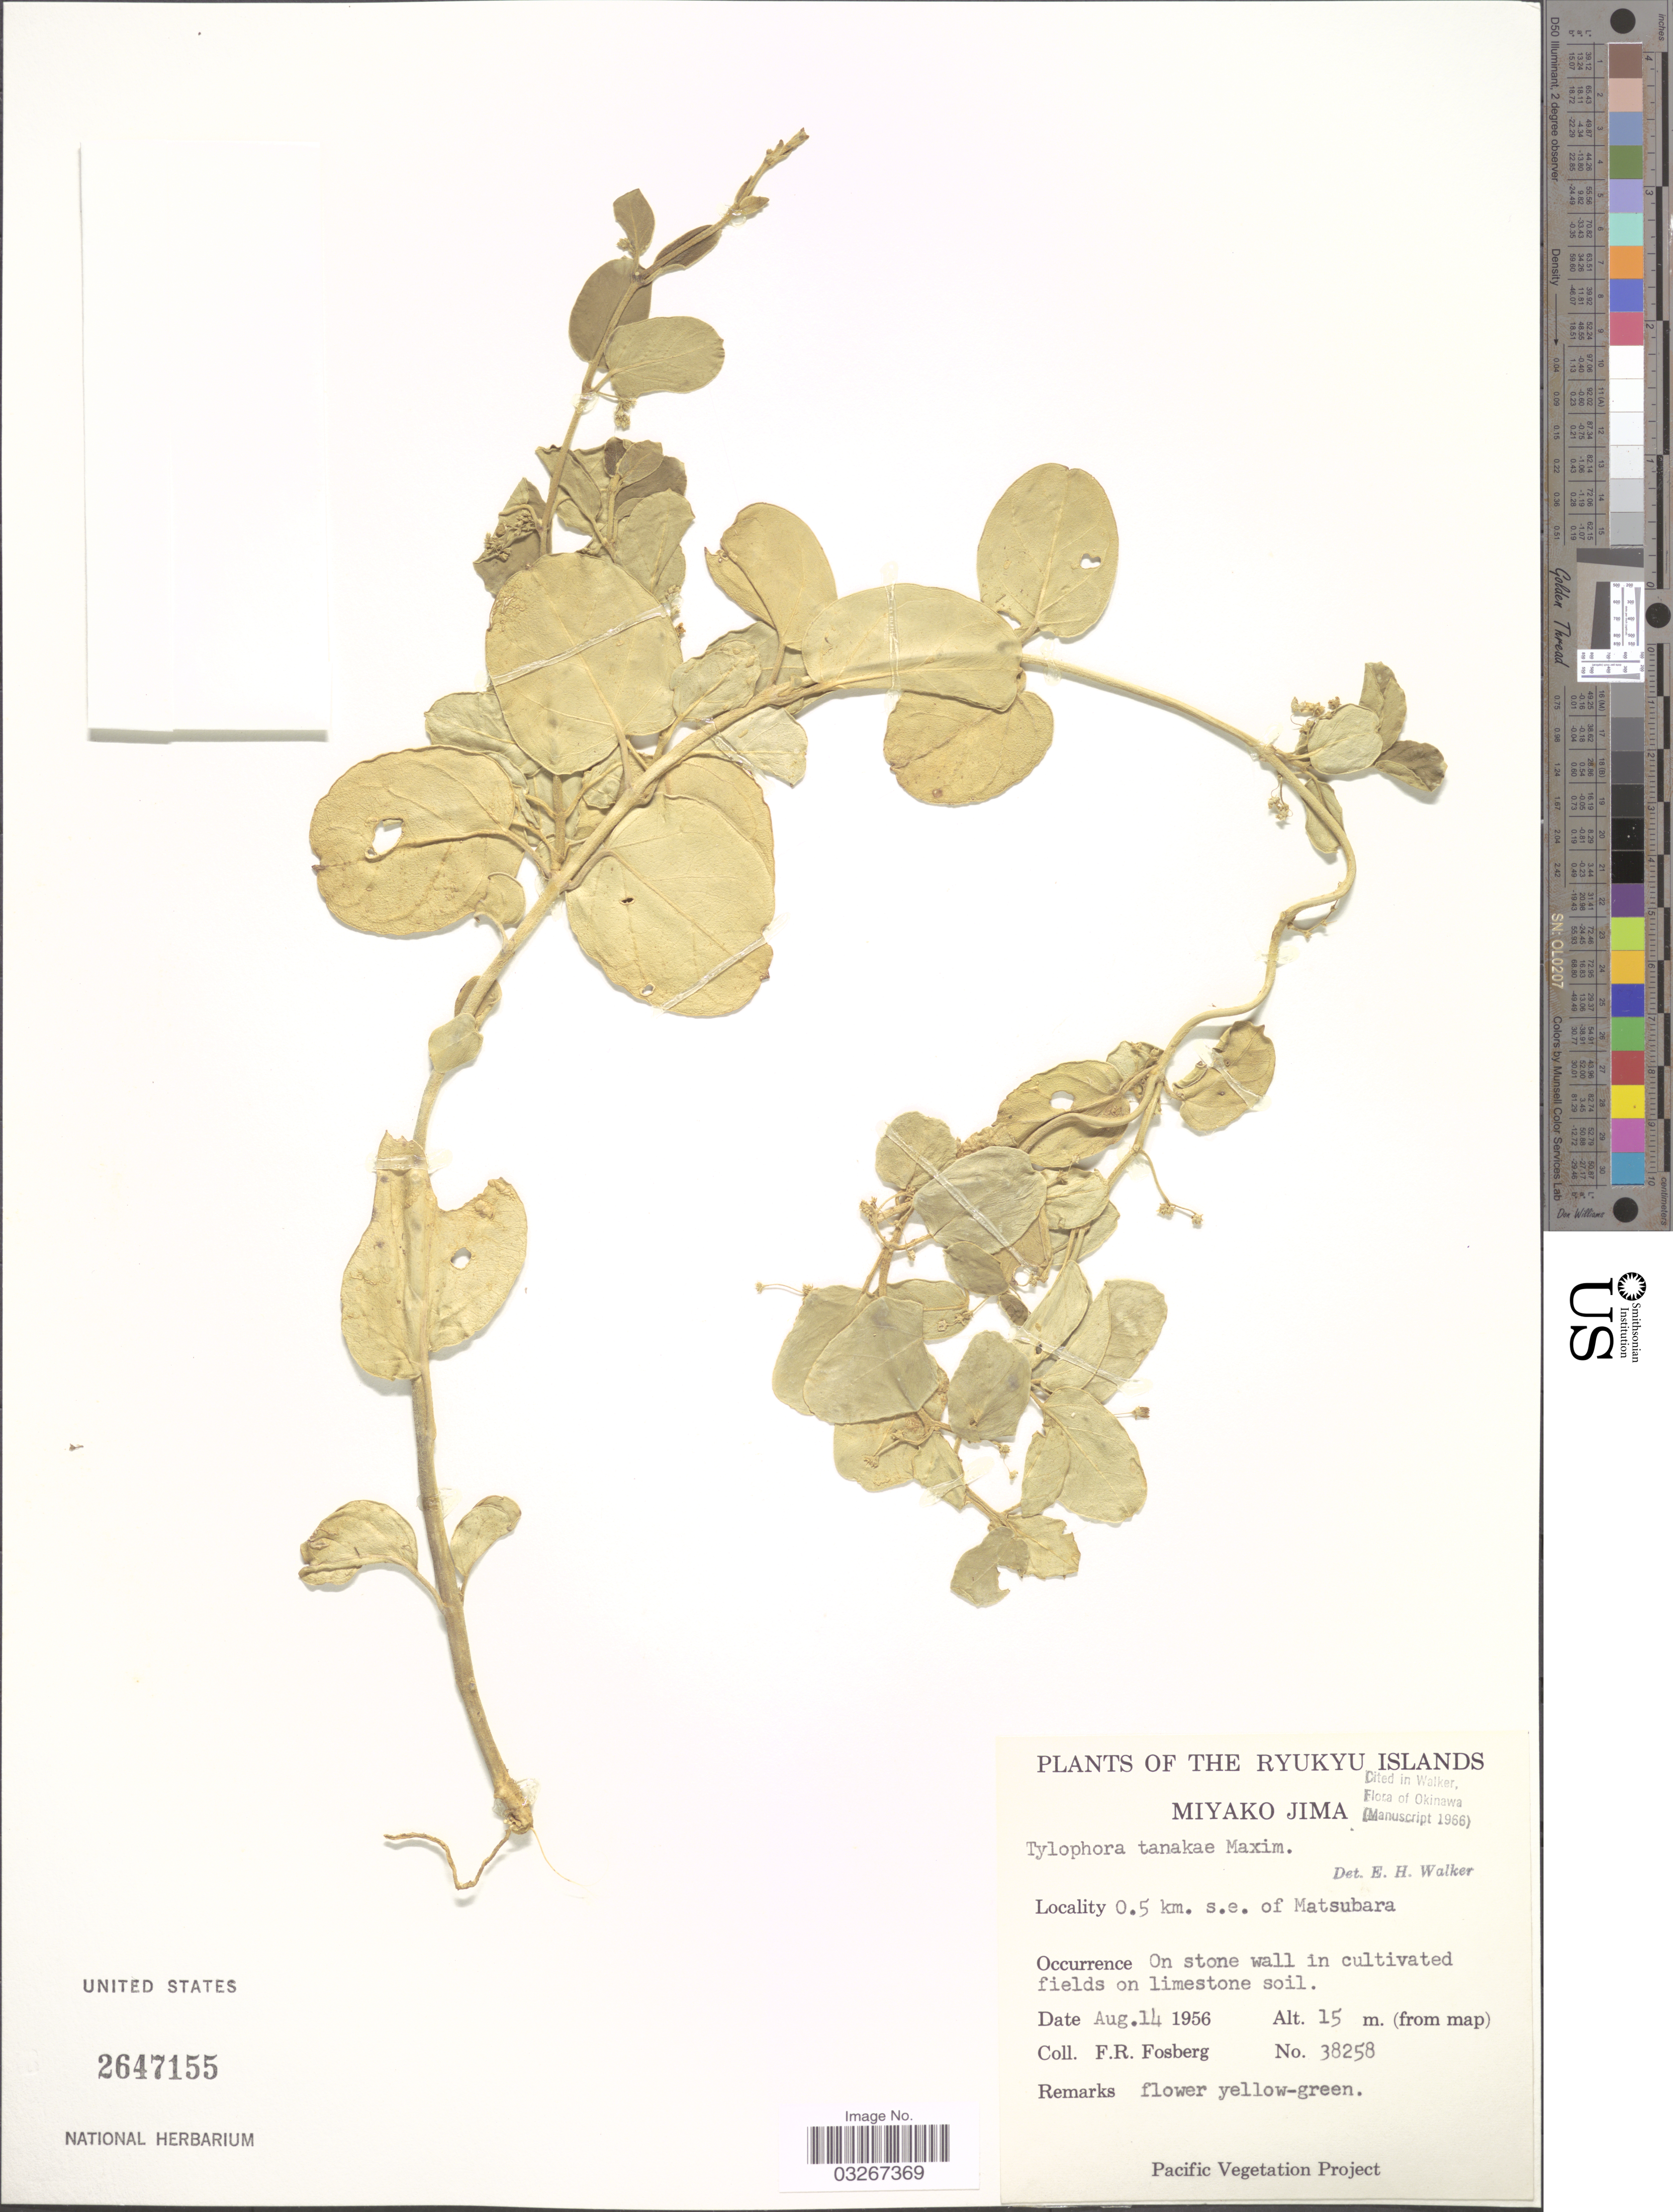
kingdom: Plantae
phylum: Tracheophyta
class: Magnoliopsida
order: Gentianales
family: Apocynaceae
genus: Tylophora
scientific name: Tylophora tanakae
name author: Maxim. ex Franch. & Sav.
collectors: F. R. Fosberg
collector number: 38258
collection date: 1956-08-14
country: Japan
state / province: Okinawa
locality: The Ryukyu Islands. Miyako Jima, 0.5 km. s.e. of Matsubara.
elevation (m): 15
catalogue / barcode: US 2647155